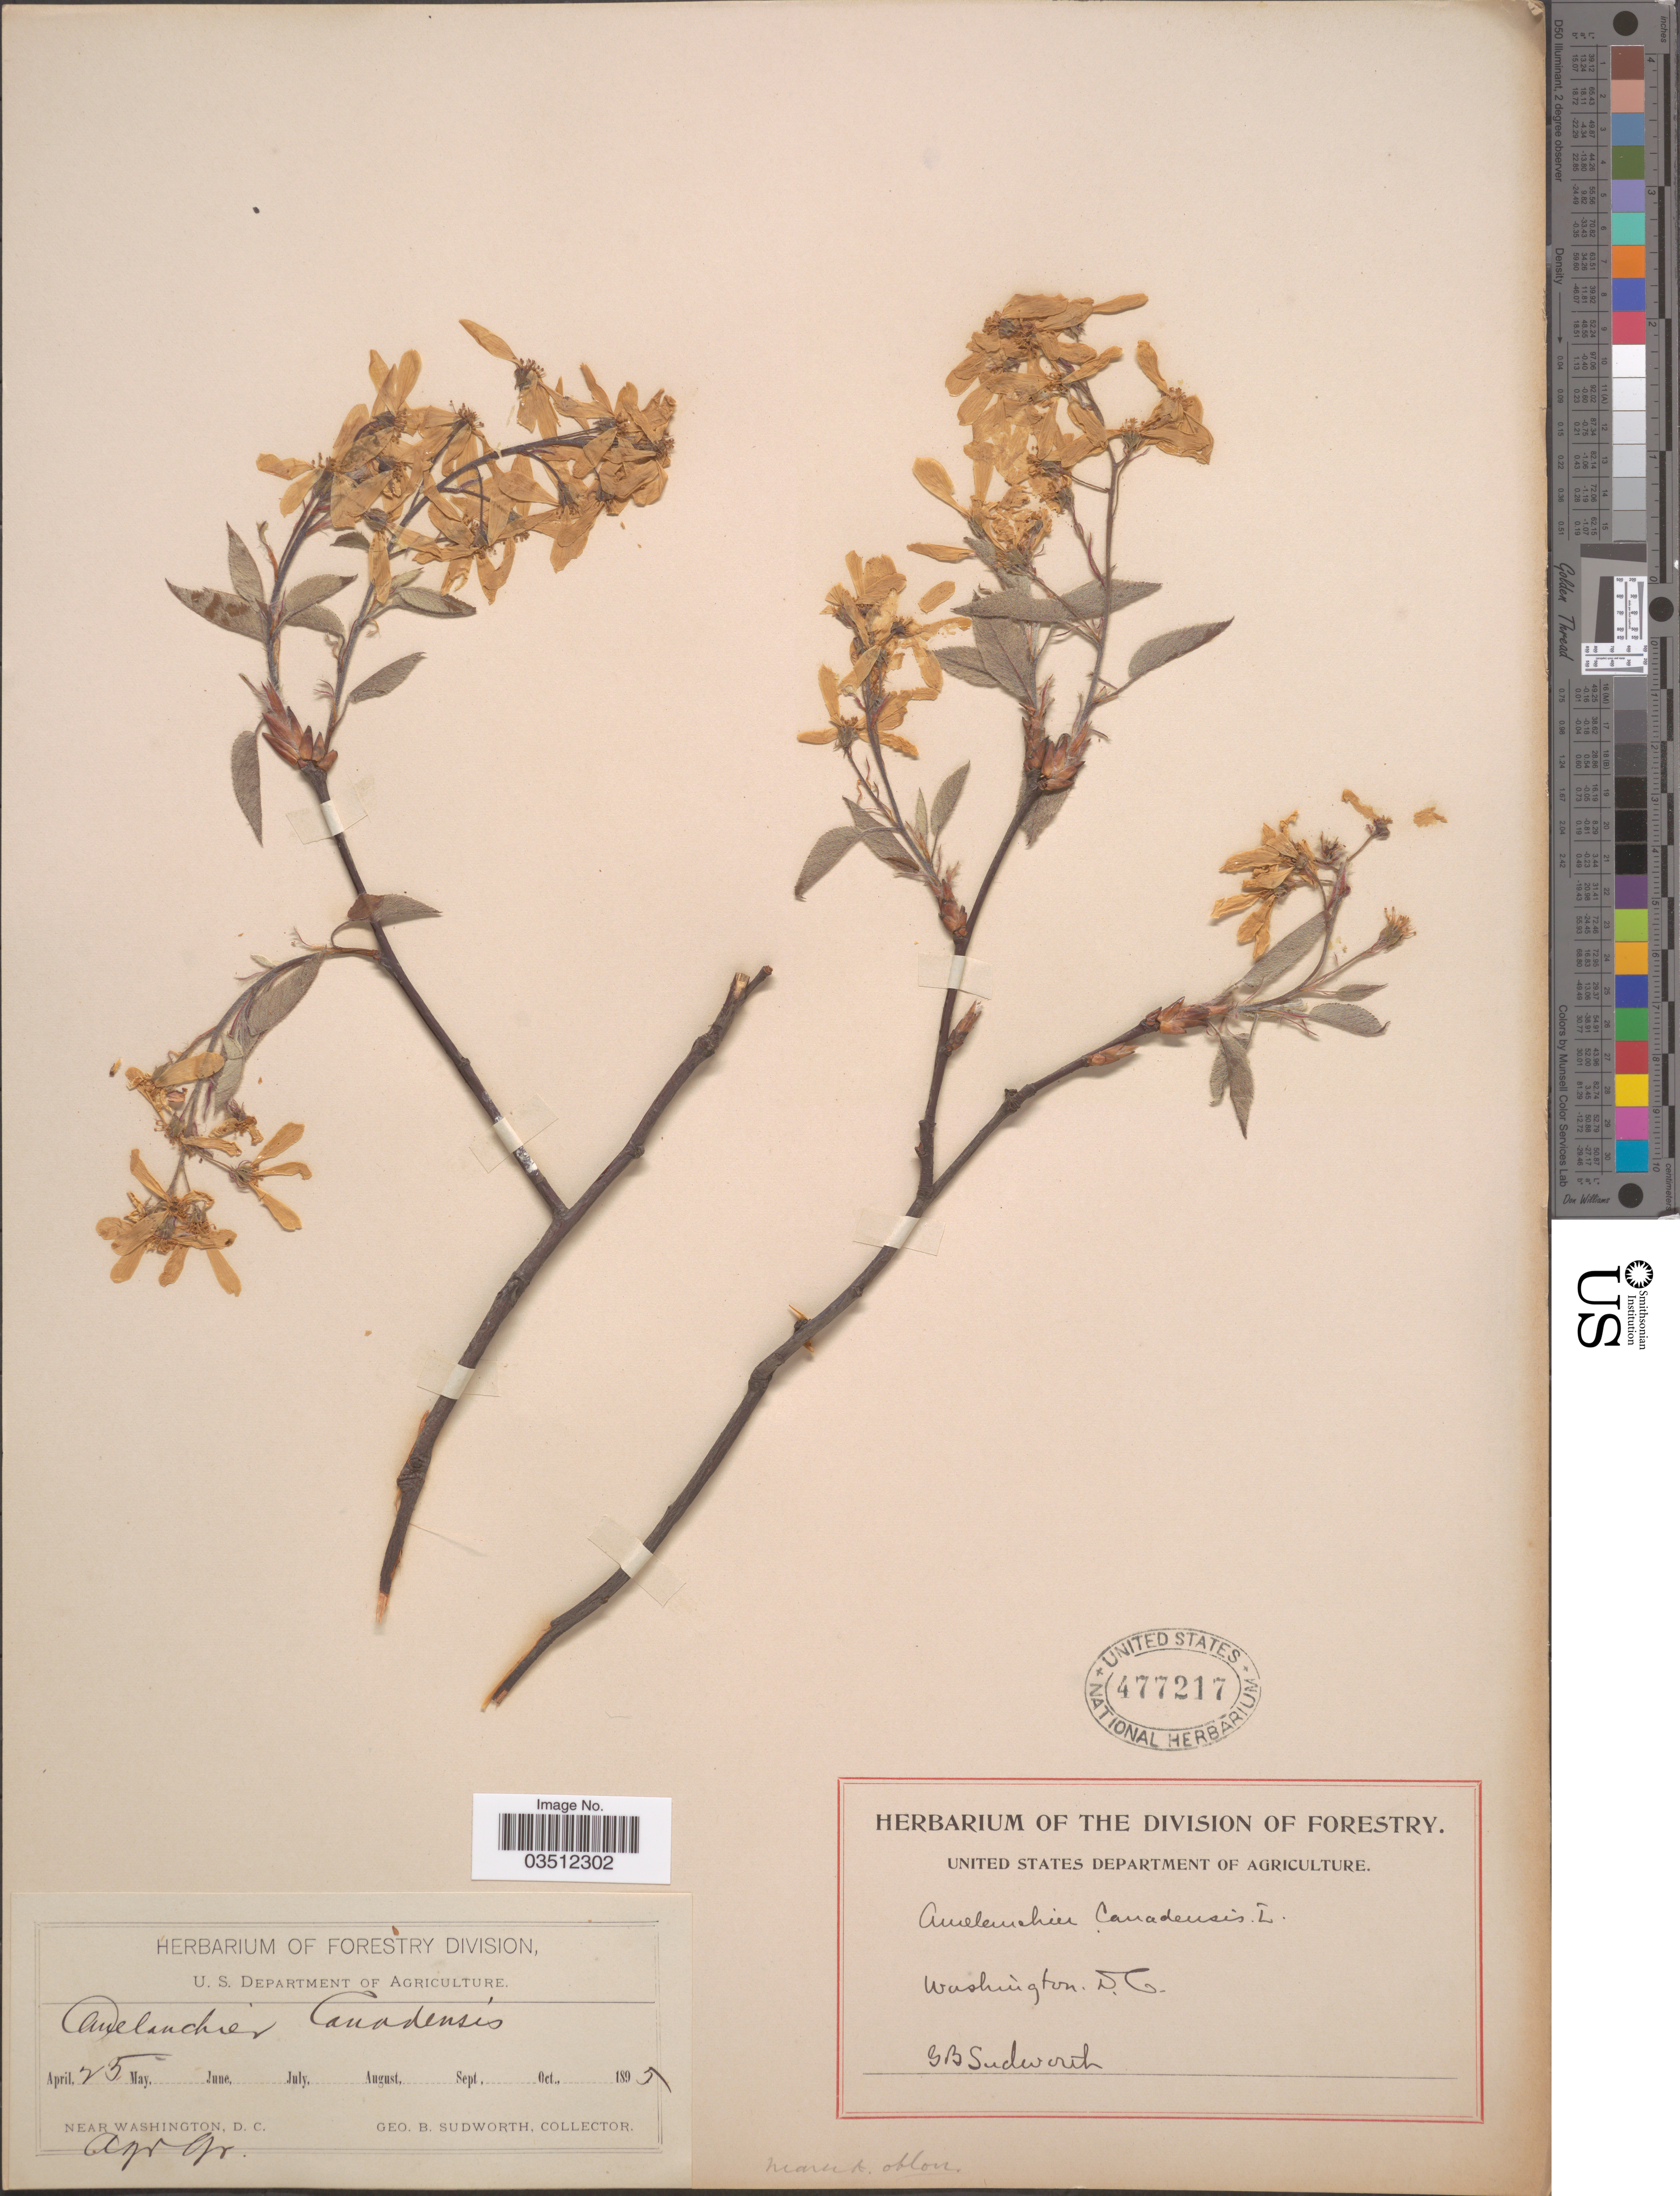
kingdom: Plantae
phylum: Tracheophyta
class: Magnoliopsida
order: Rosales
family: Rosaceae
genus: Amelanchier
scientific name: Amelanchier intermedia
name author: Spach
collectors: G. B. Sudworth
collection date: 1895-04-25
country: United States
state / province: District of Columbia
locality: Near Washington D.C. Agr. Gr.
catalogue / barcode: US 477217